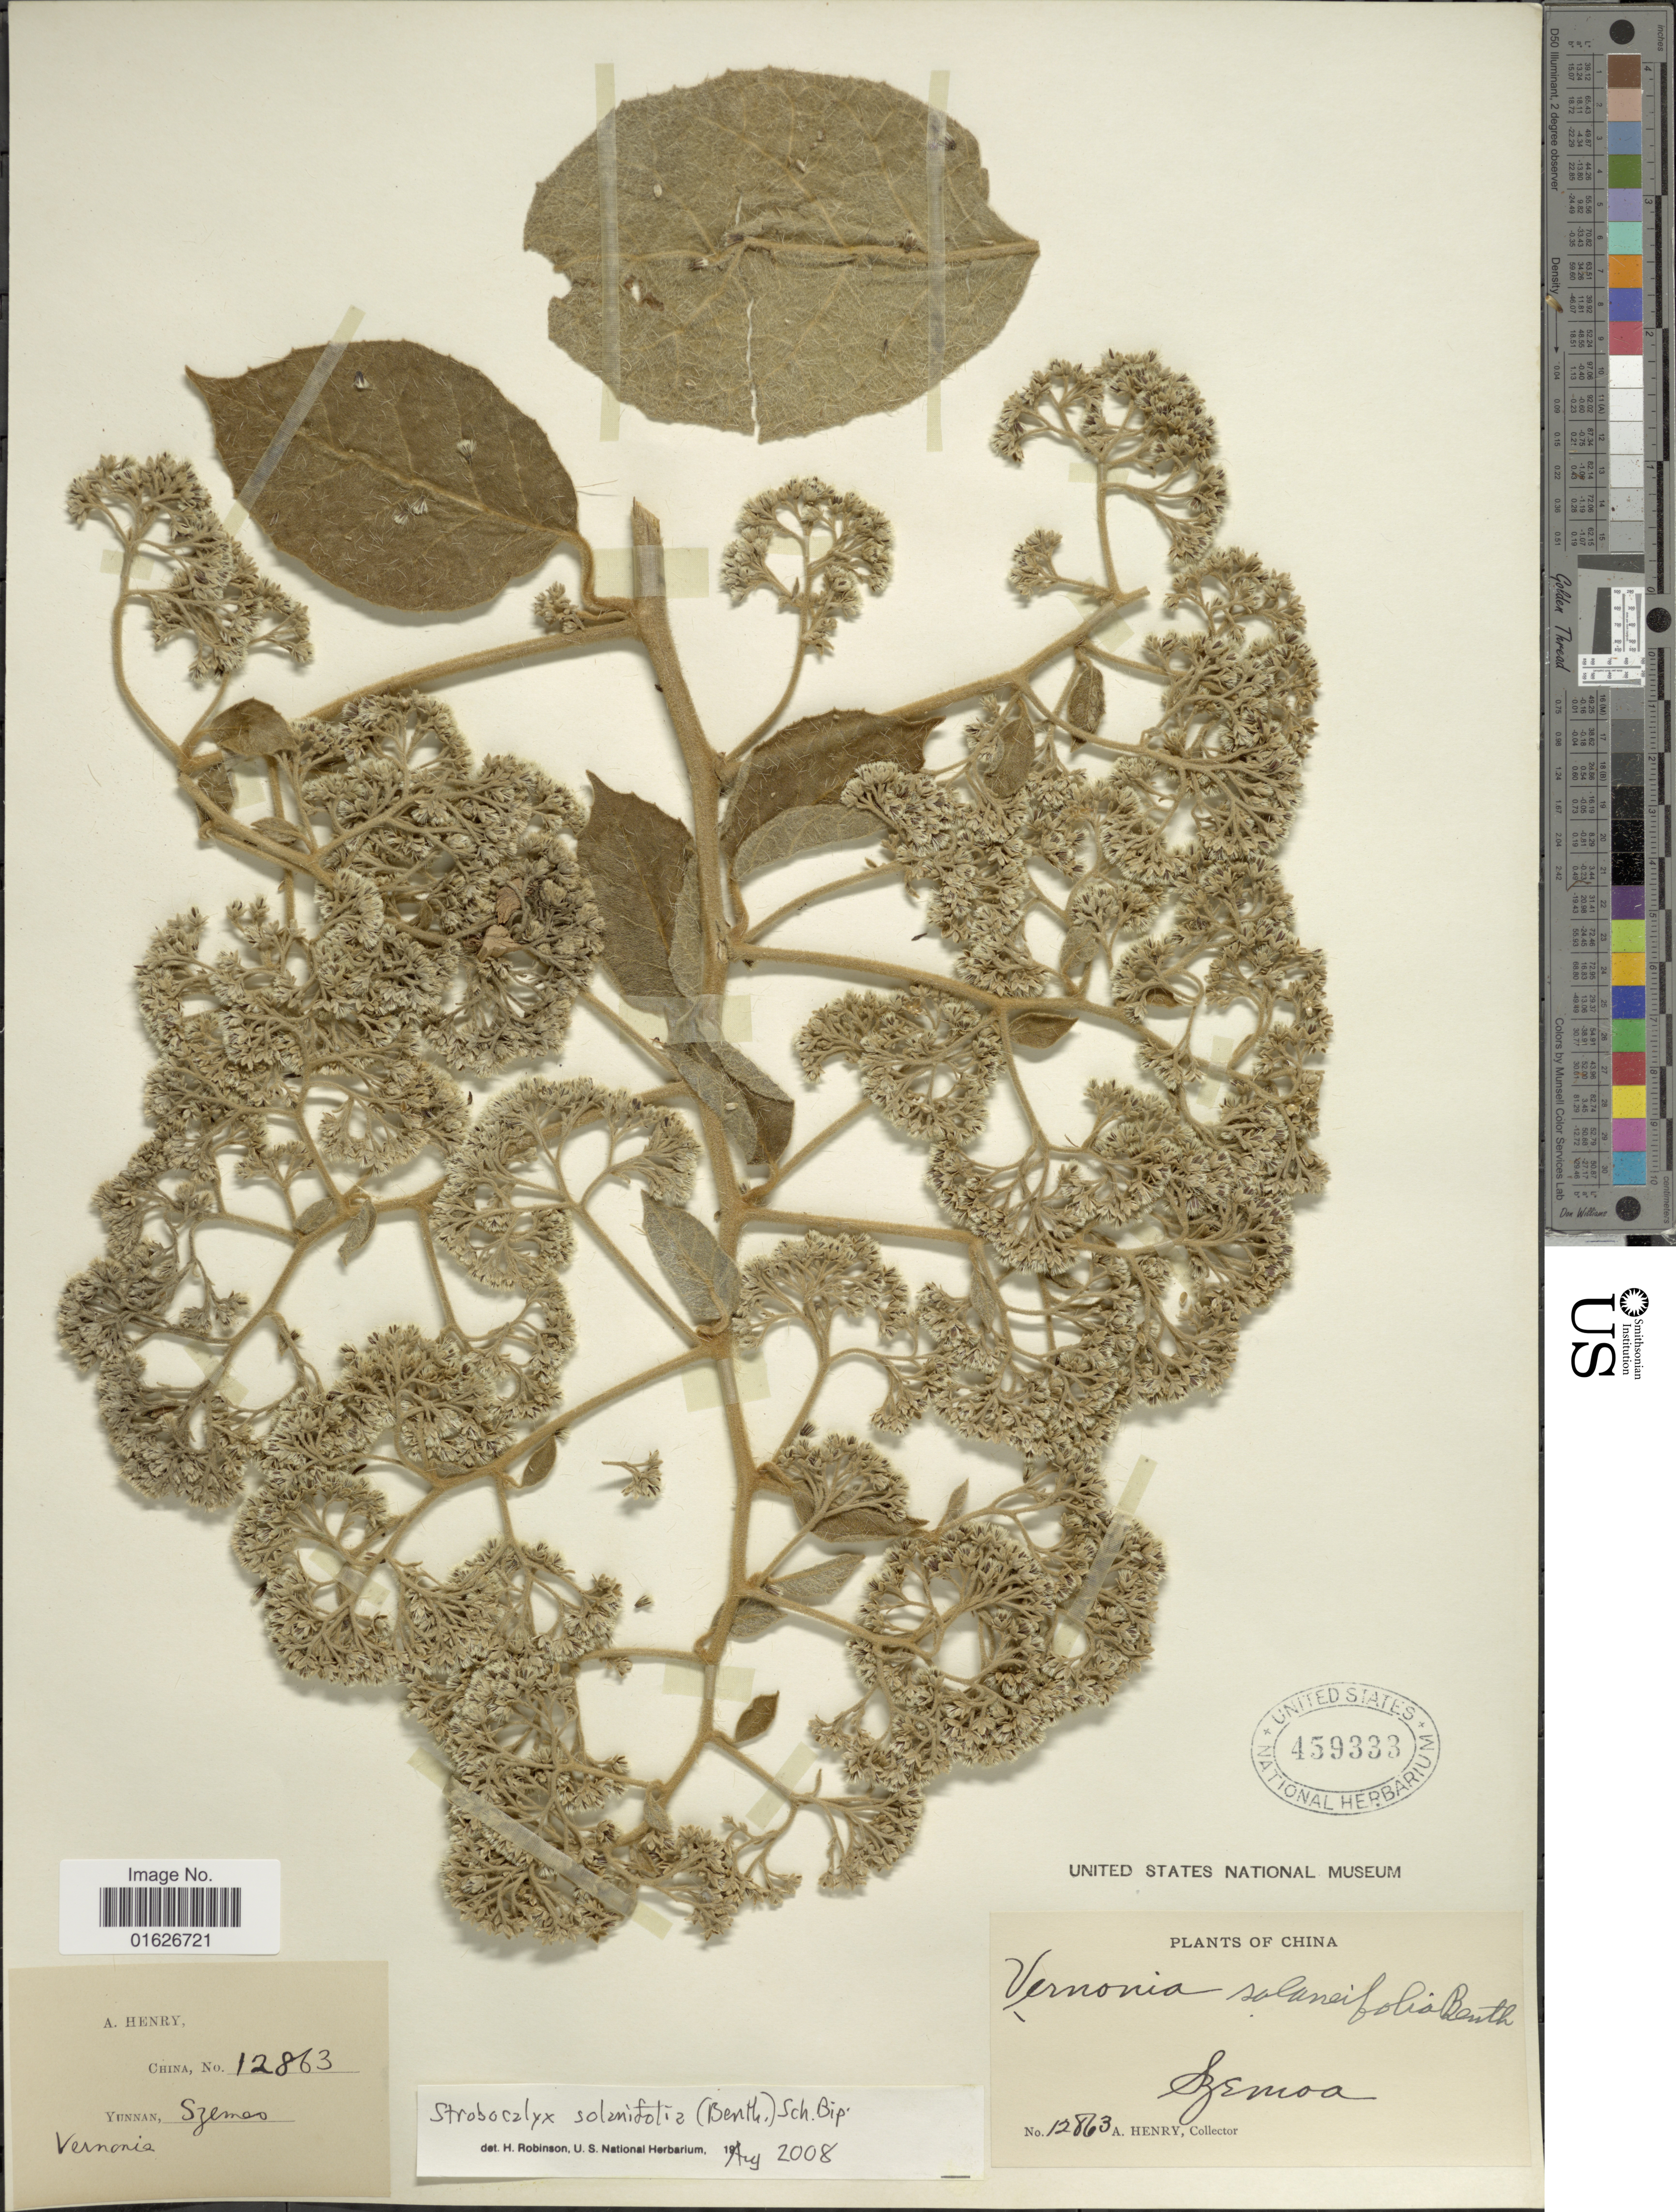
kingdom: Plantae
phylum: Tracheophyta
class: Magnoliopsida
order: Asterales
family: Asteraceae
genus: Strobocalyx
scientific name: Strobocalyx solanifolia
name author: (Benth.) Sch. Bip.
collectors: A. Henry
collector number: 12863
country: China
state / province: Yunnan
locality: Szemoa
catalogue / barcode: US 459333